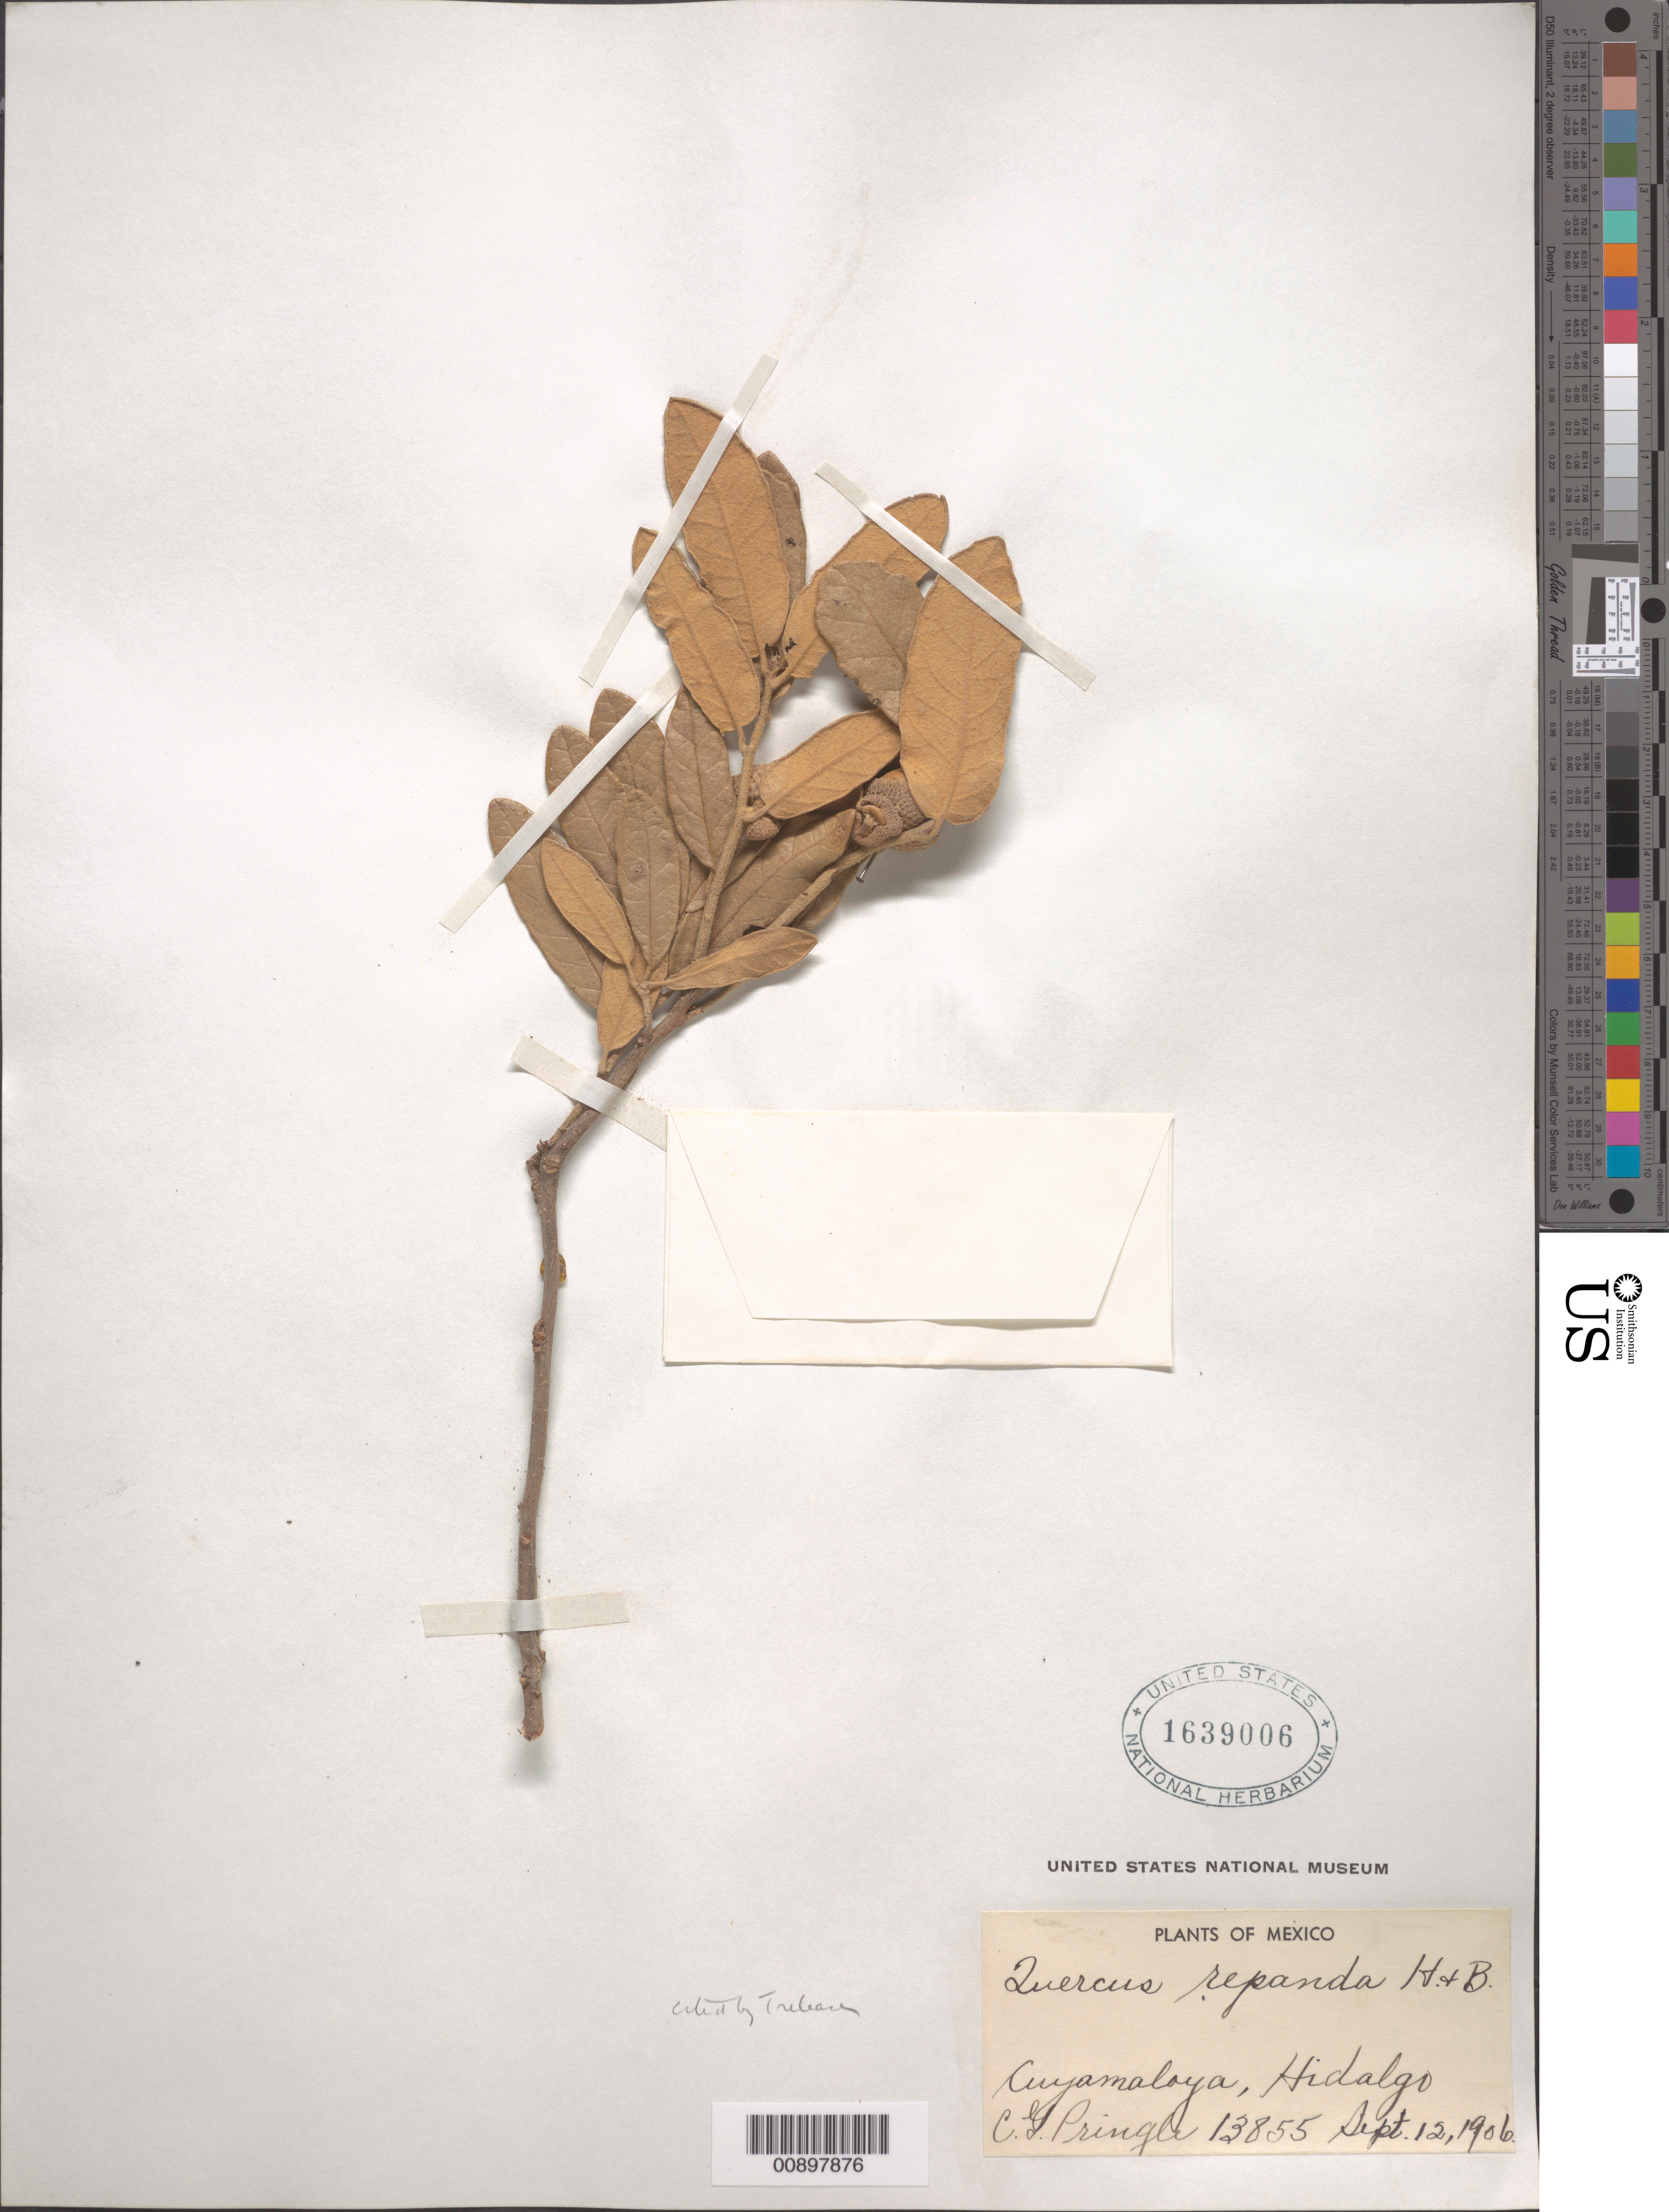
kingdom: Plantae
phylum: Tracheophyta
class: Magnoliopsida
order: Fagales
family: Fagaceae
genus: Quercus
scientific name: Quercus repanda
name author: Humb. & Bonpl.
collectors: C. G. Pringle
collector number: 13855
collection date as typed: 12 Sep 1906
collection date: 1906-09-12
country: Mexico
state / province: Hidalgo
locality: Cuyamaloya, Hidalgo.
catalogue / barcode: US 1639006